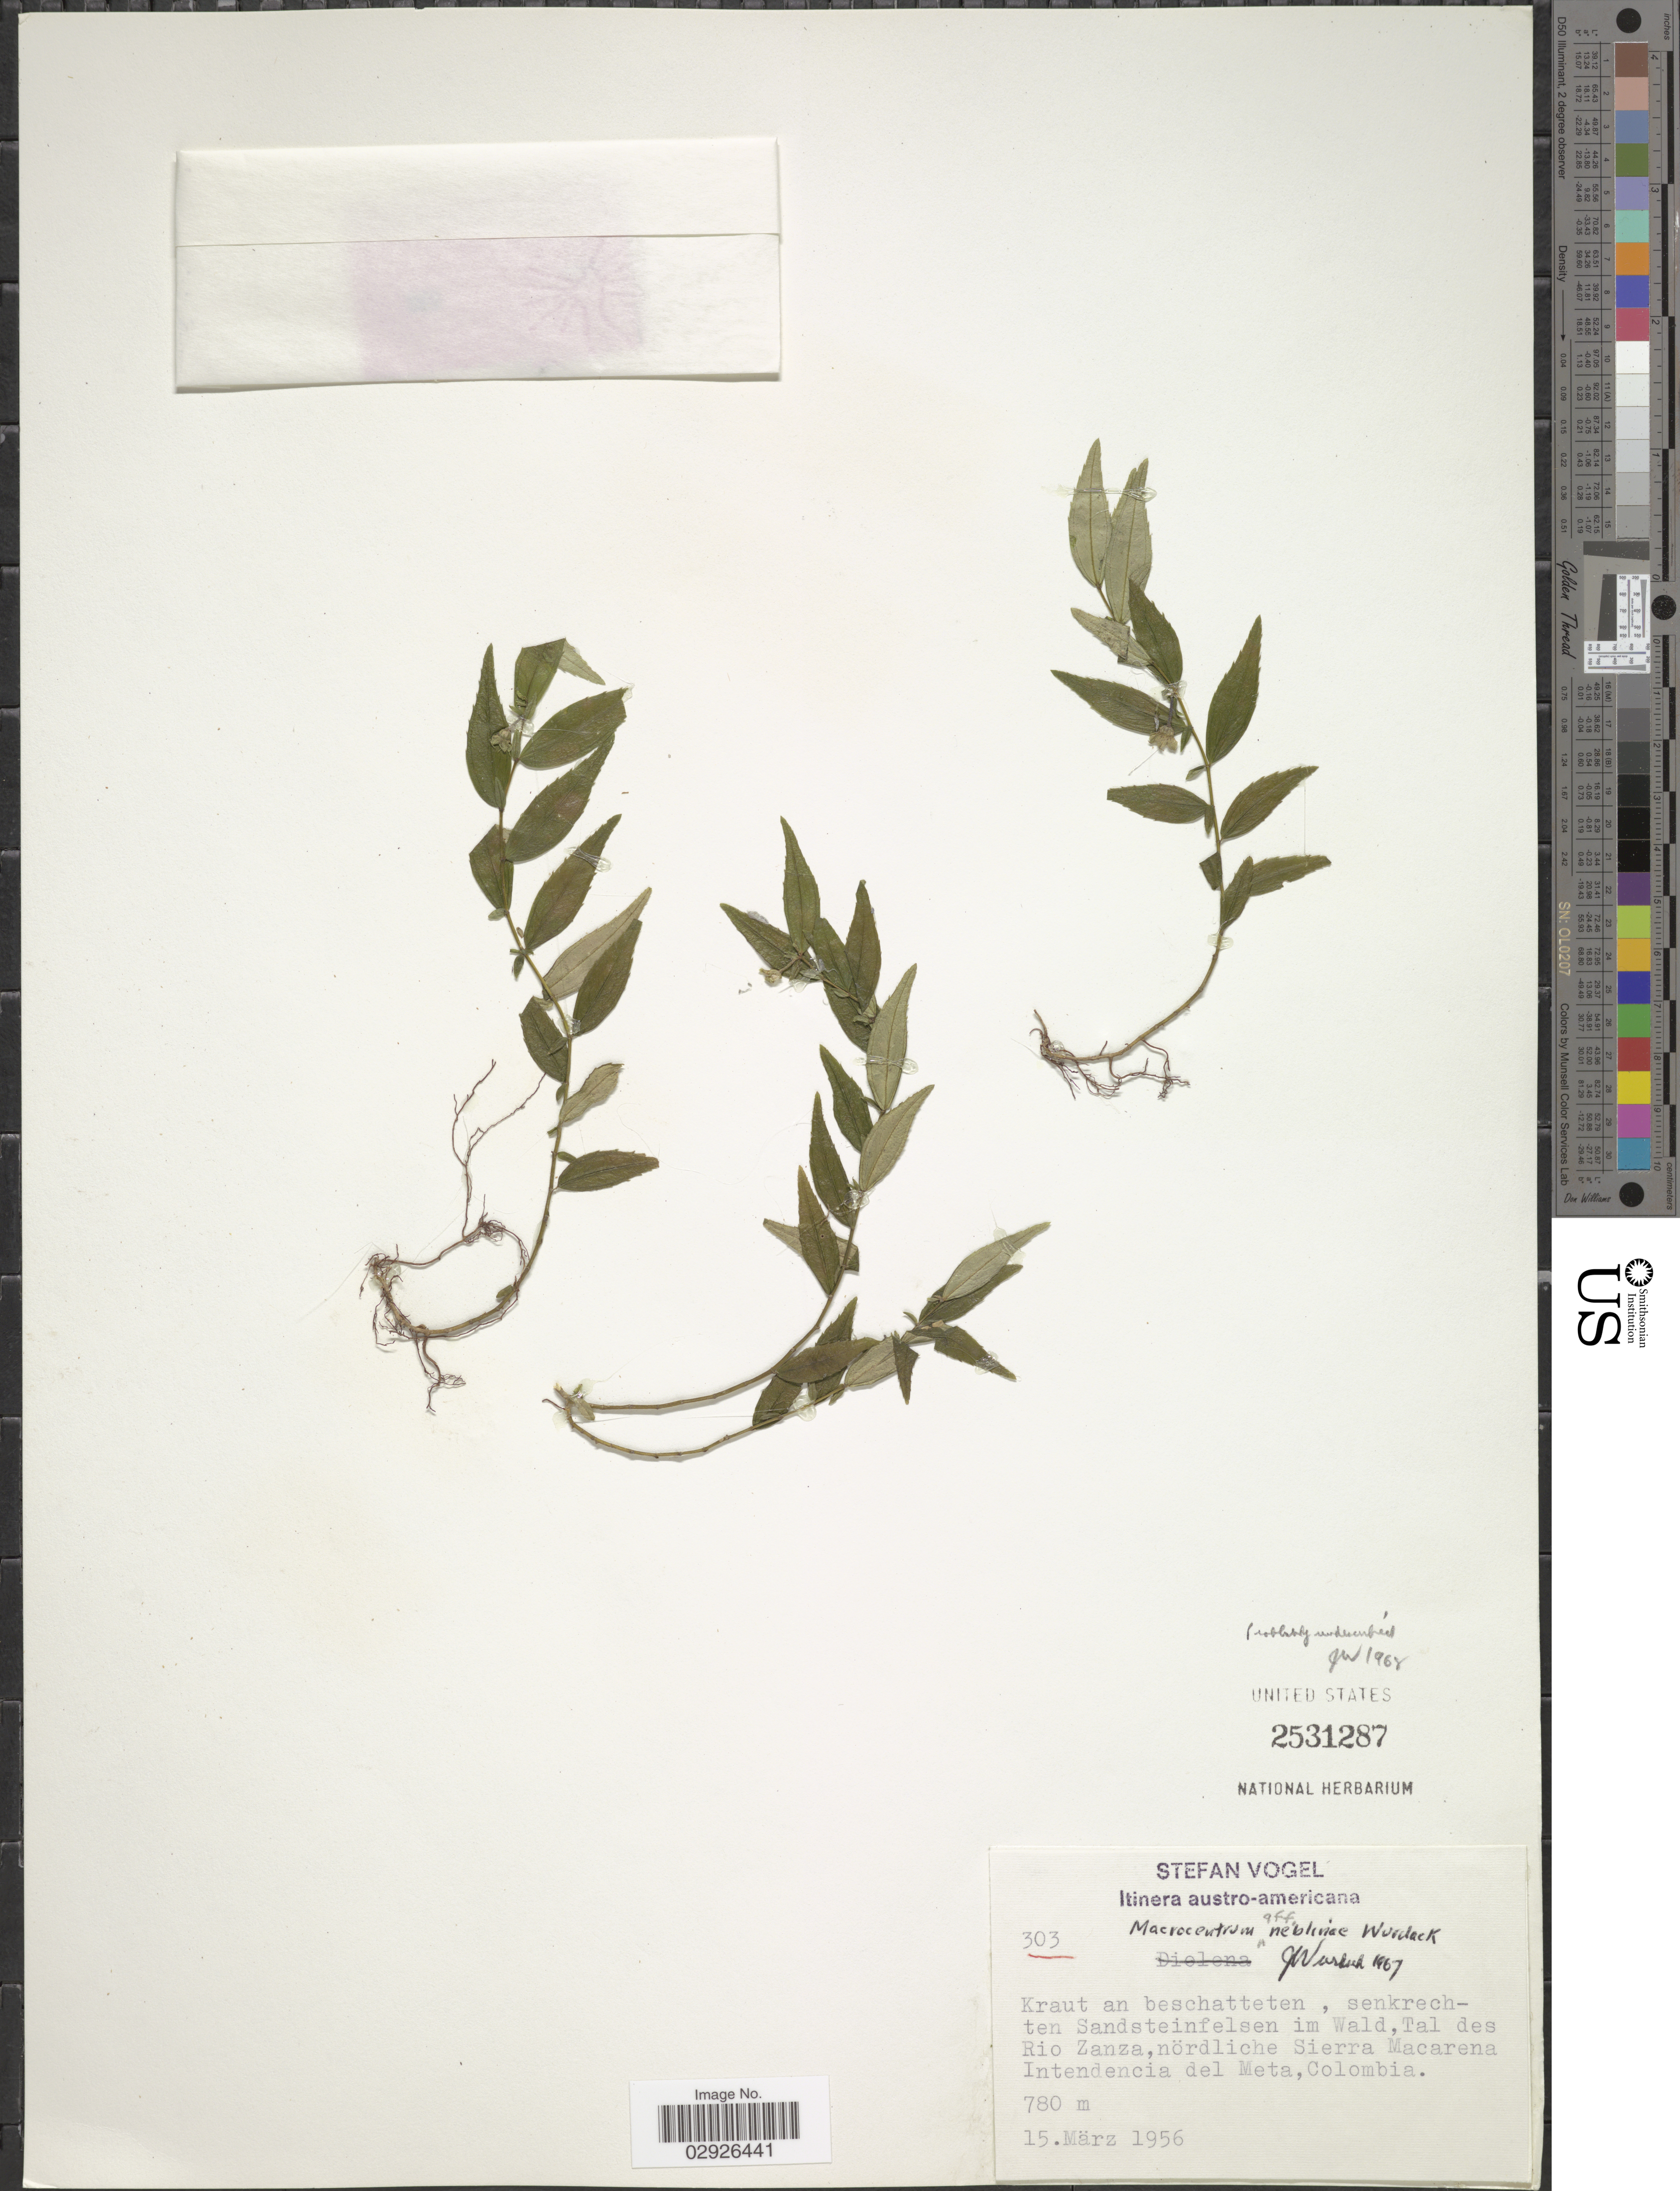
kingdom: Plantae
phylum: Tracheophyta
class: Magnoliopsida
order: Myrtales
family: Melastomataceae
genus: Macrocentrum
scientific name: Macrocentrum neblinae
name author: Wurdack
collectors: S. Vogel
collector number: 303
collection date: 1956-03-15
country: Colombia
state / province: Meta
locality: Kraut an beschatteten, senkrechten Sandsteinfelsen im Wald, Tal des Rio Zanza, nördliche Sierra Macarena.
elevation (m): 780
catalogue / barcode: US 2531287